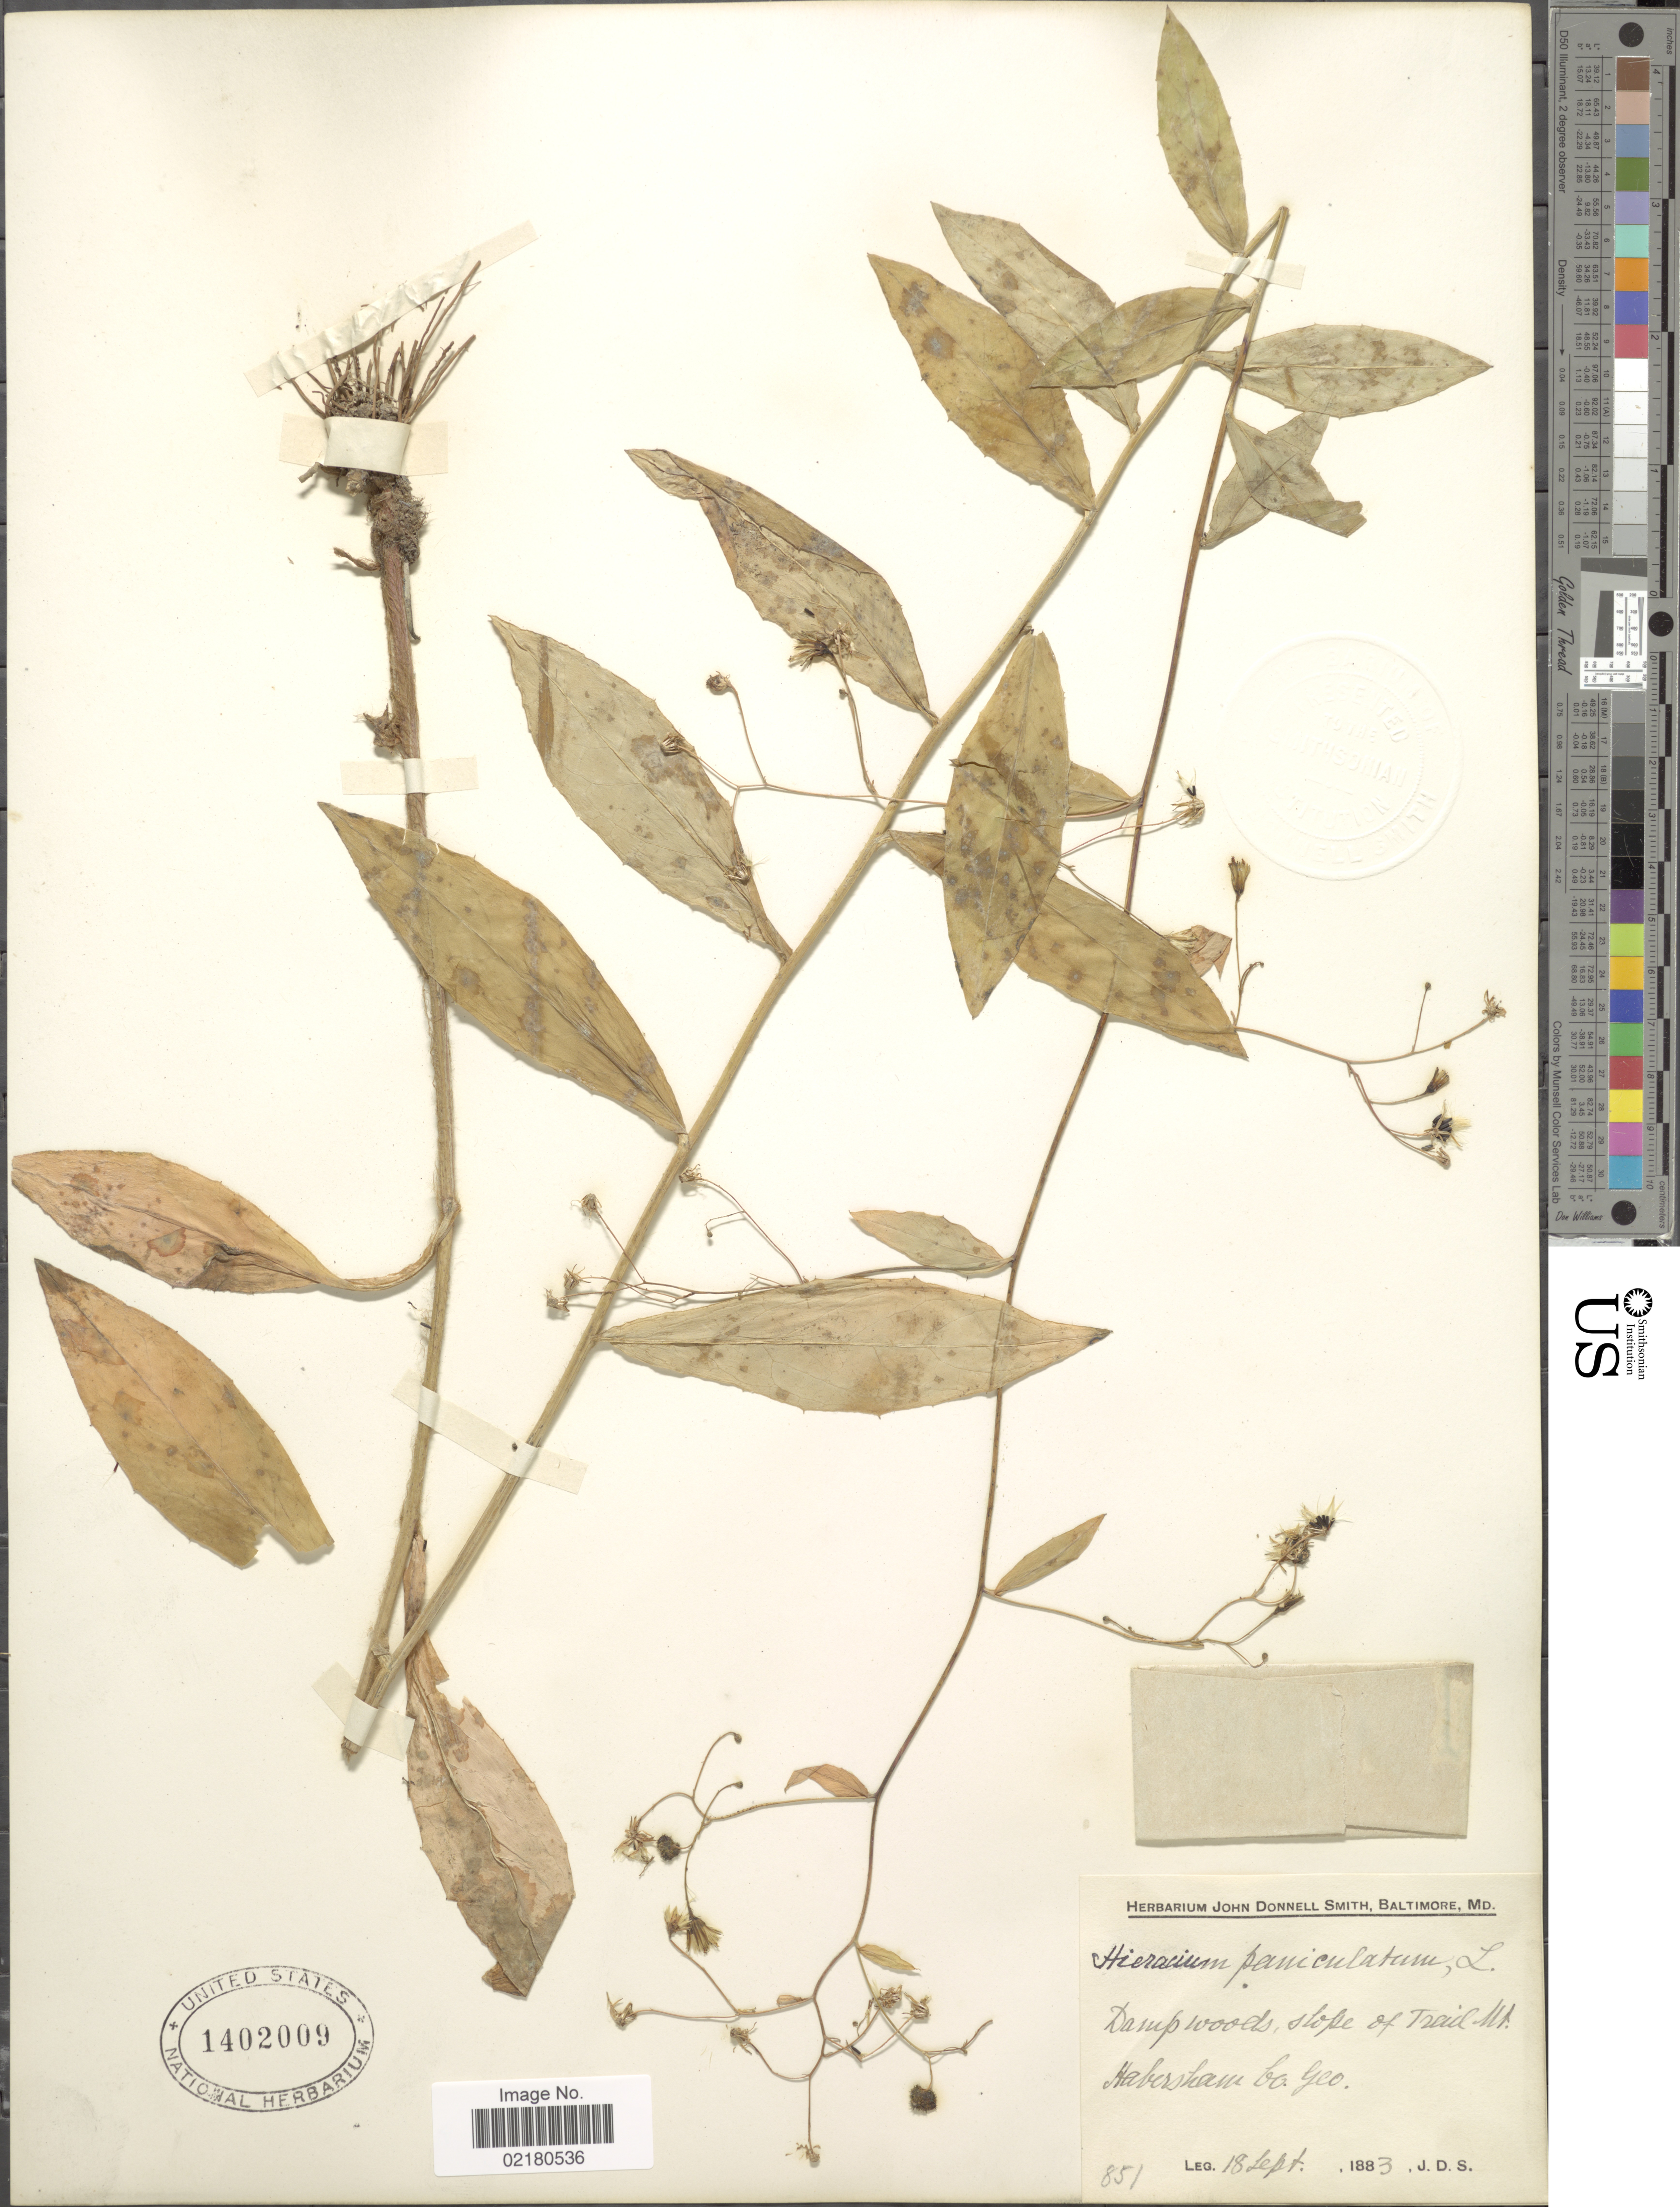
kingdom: Plantae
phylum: Tracheophyta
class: Magnoliopsida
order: Asterales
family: Asteraceae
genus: Hieracium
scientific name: Hieracium paniculatum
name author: L.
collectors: J. Donnell Smith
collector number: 851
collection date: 1883-09-18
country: United States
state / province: Georgia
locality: Slope of Trail Mt, Habershaw Co.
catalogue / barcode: US 1402009